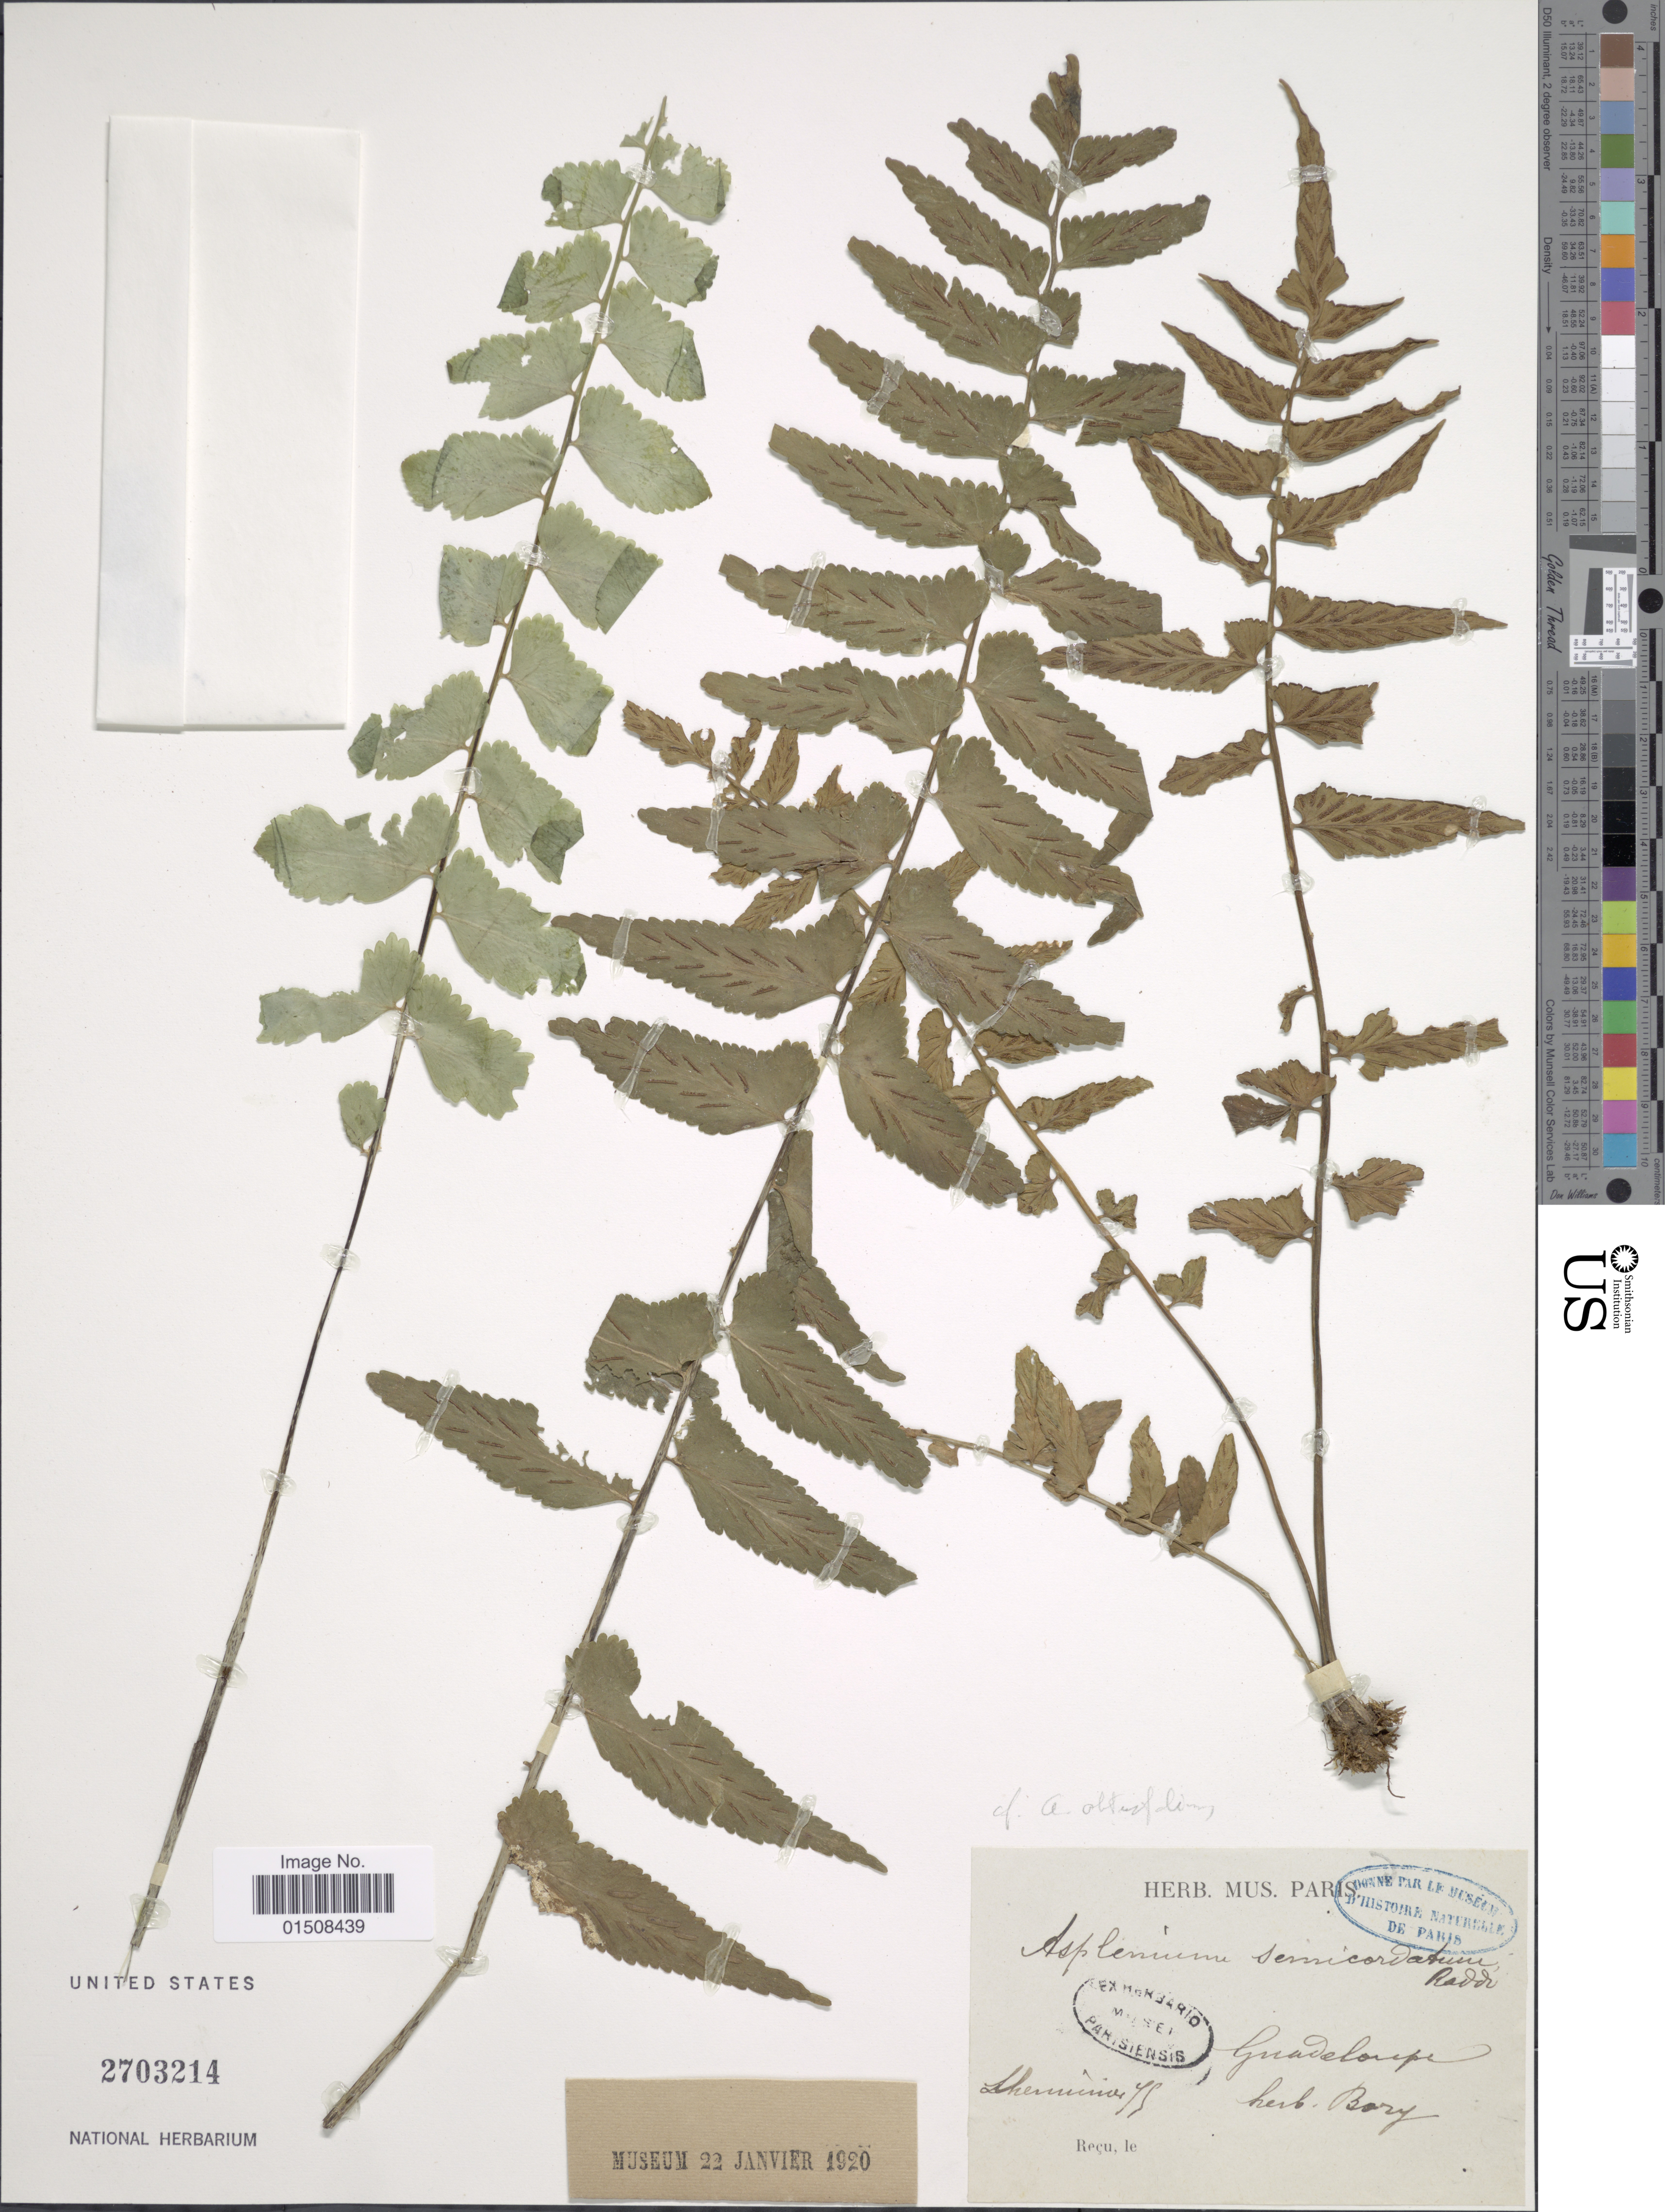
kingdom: Plantae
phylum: Tracheophyta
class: Polypodiopsida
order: Polypodiales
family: Aspleniaceae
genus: Asplenium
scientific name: Asplenium auriculatum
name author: Sw.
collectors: -. L'Herminier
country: Guadeloupe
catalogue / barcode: US 2703214